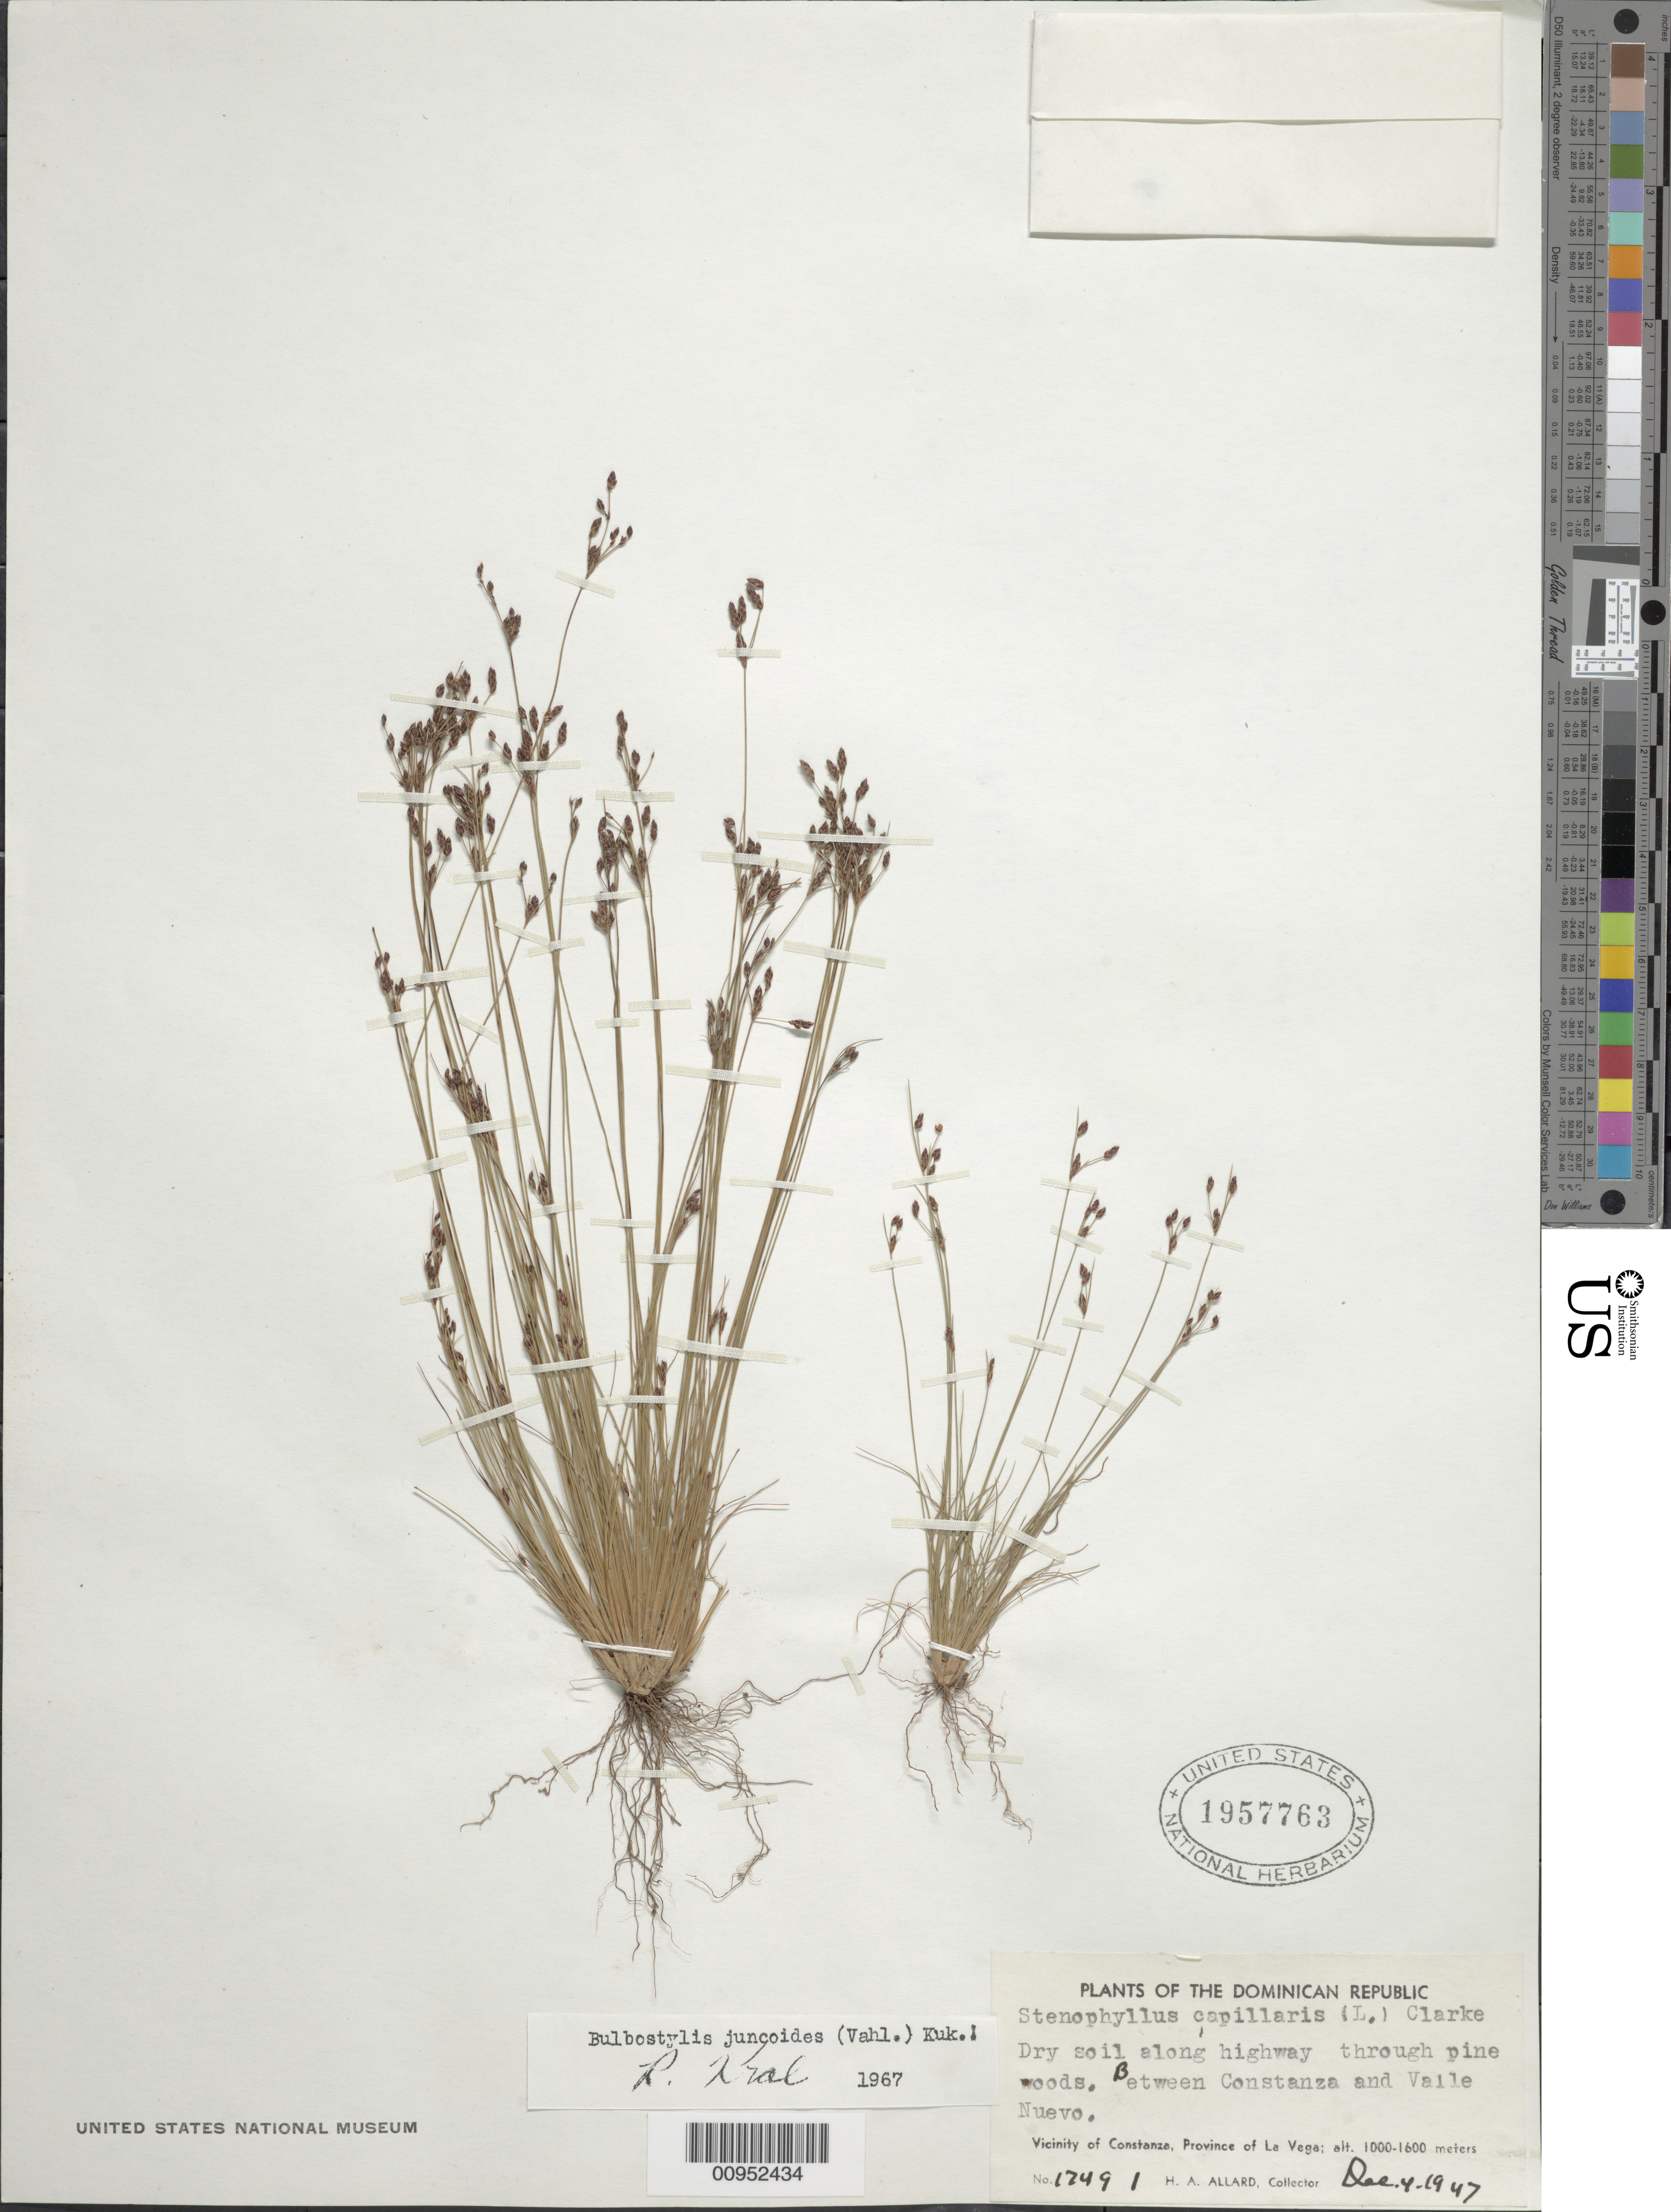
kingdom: Plantae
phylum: Tracheophyta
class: Liliopsida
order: Poales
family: Cyperaceae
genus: Bulbostylis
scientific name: Bulbostylis juncoides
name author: (Vahl) Kük. ex Herter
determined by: Kral, Robert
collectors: H. A. Allard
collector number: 17491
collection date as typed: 04 Dec 1947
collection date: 1947-12-04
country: Dominican Republic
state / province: La Vega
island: Hispaniola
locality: Vicinity of Constanza, along highway through pine woods between Constanza to Valle Nuevo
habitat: Dry soil along highway through pine woods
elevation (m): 1000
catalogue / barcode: US 1957763